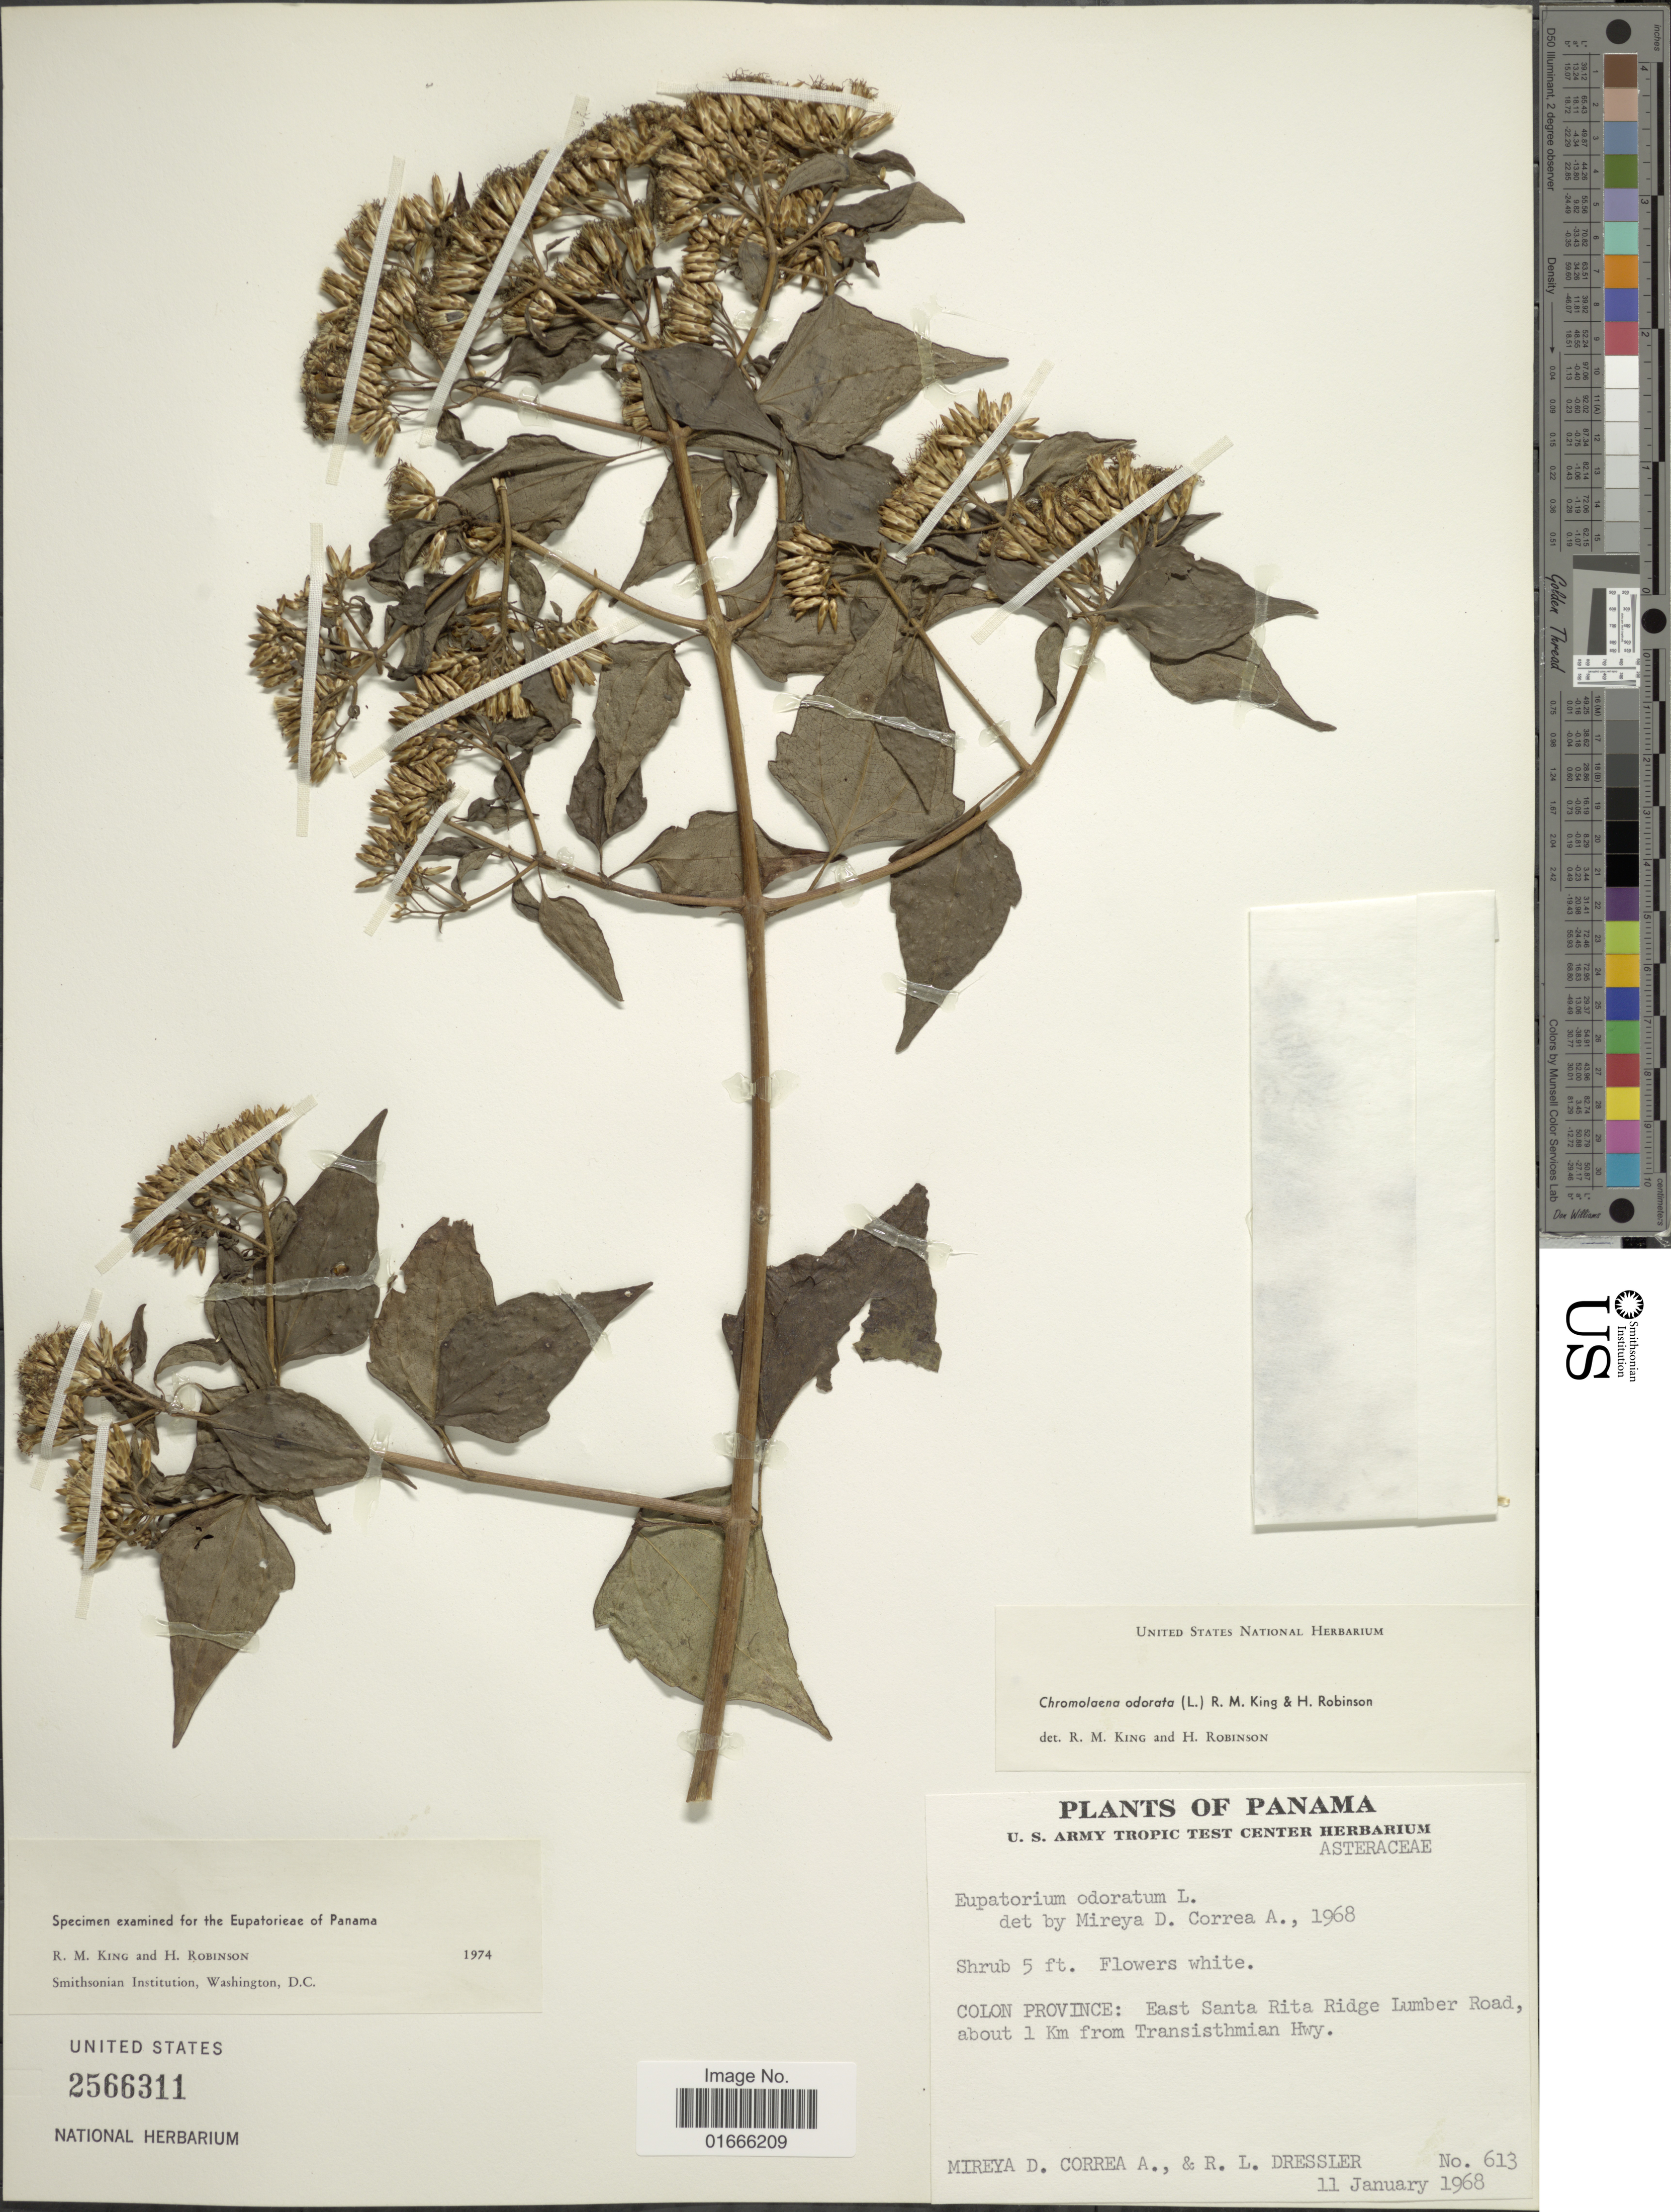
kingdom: Plantae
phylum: Tracheophyta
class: Magnoliopsida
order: Asterales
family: Asteraceae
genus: Chromolaena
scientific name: Chromolaena odorata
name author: (L.) R.M. King & H. Rob.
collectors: M. D. Corrêa-A. & R. Dressler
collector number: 613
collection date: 1968-01-11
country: Panama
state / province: Colón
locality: East Santa Rita Ridge Lumber Road, about 1 km from Transisthmain Hwy.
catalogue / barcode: US 2566311